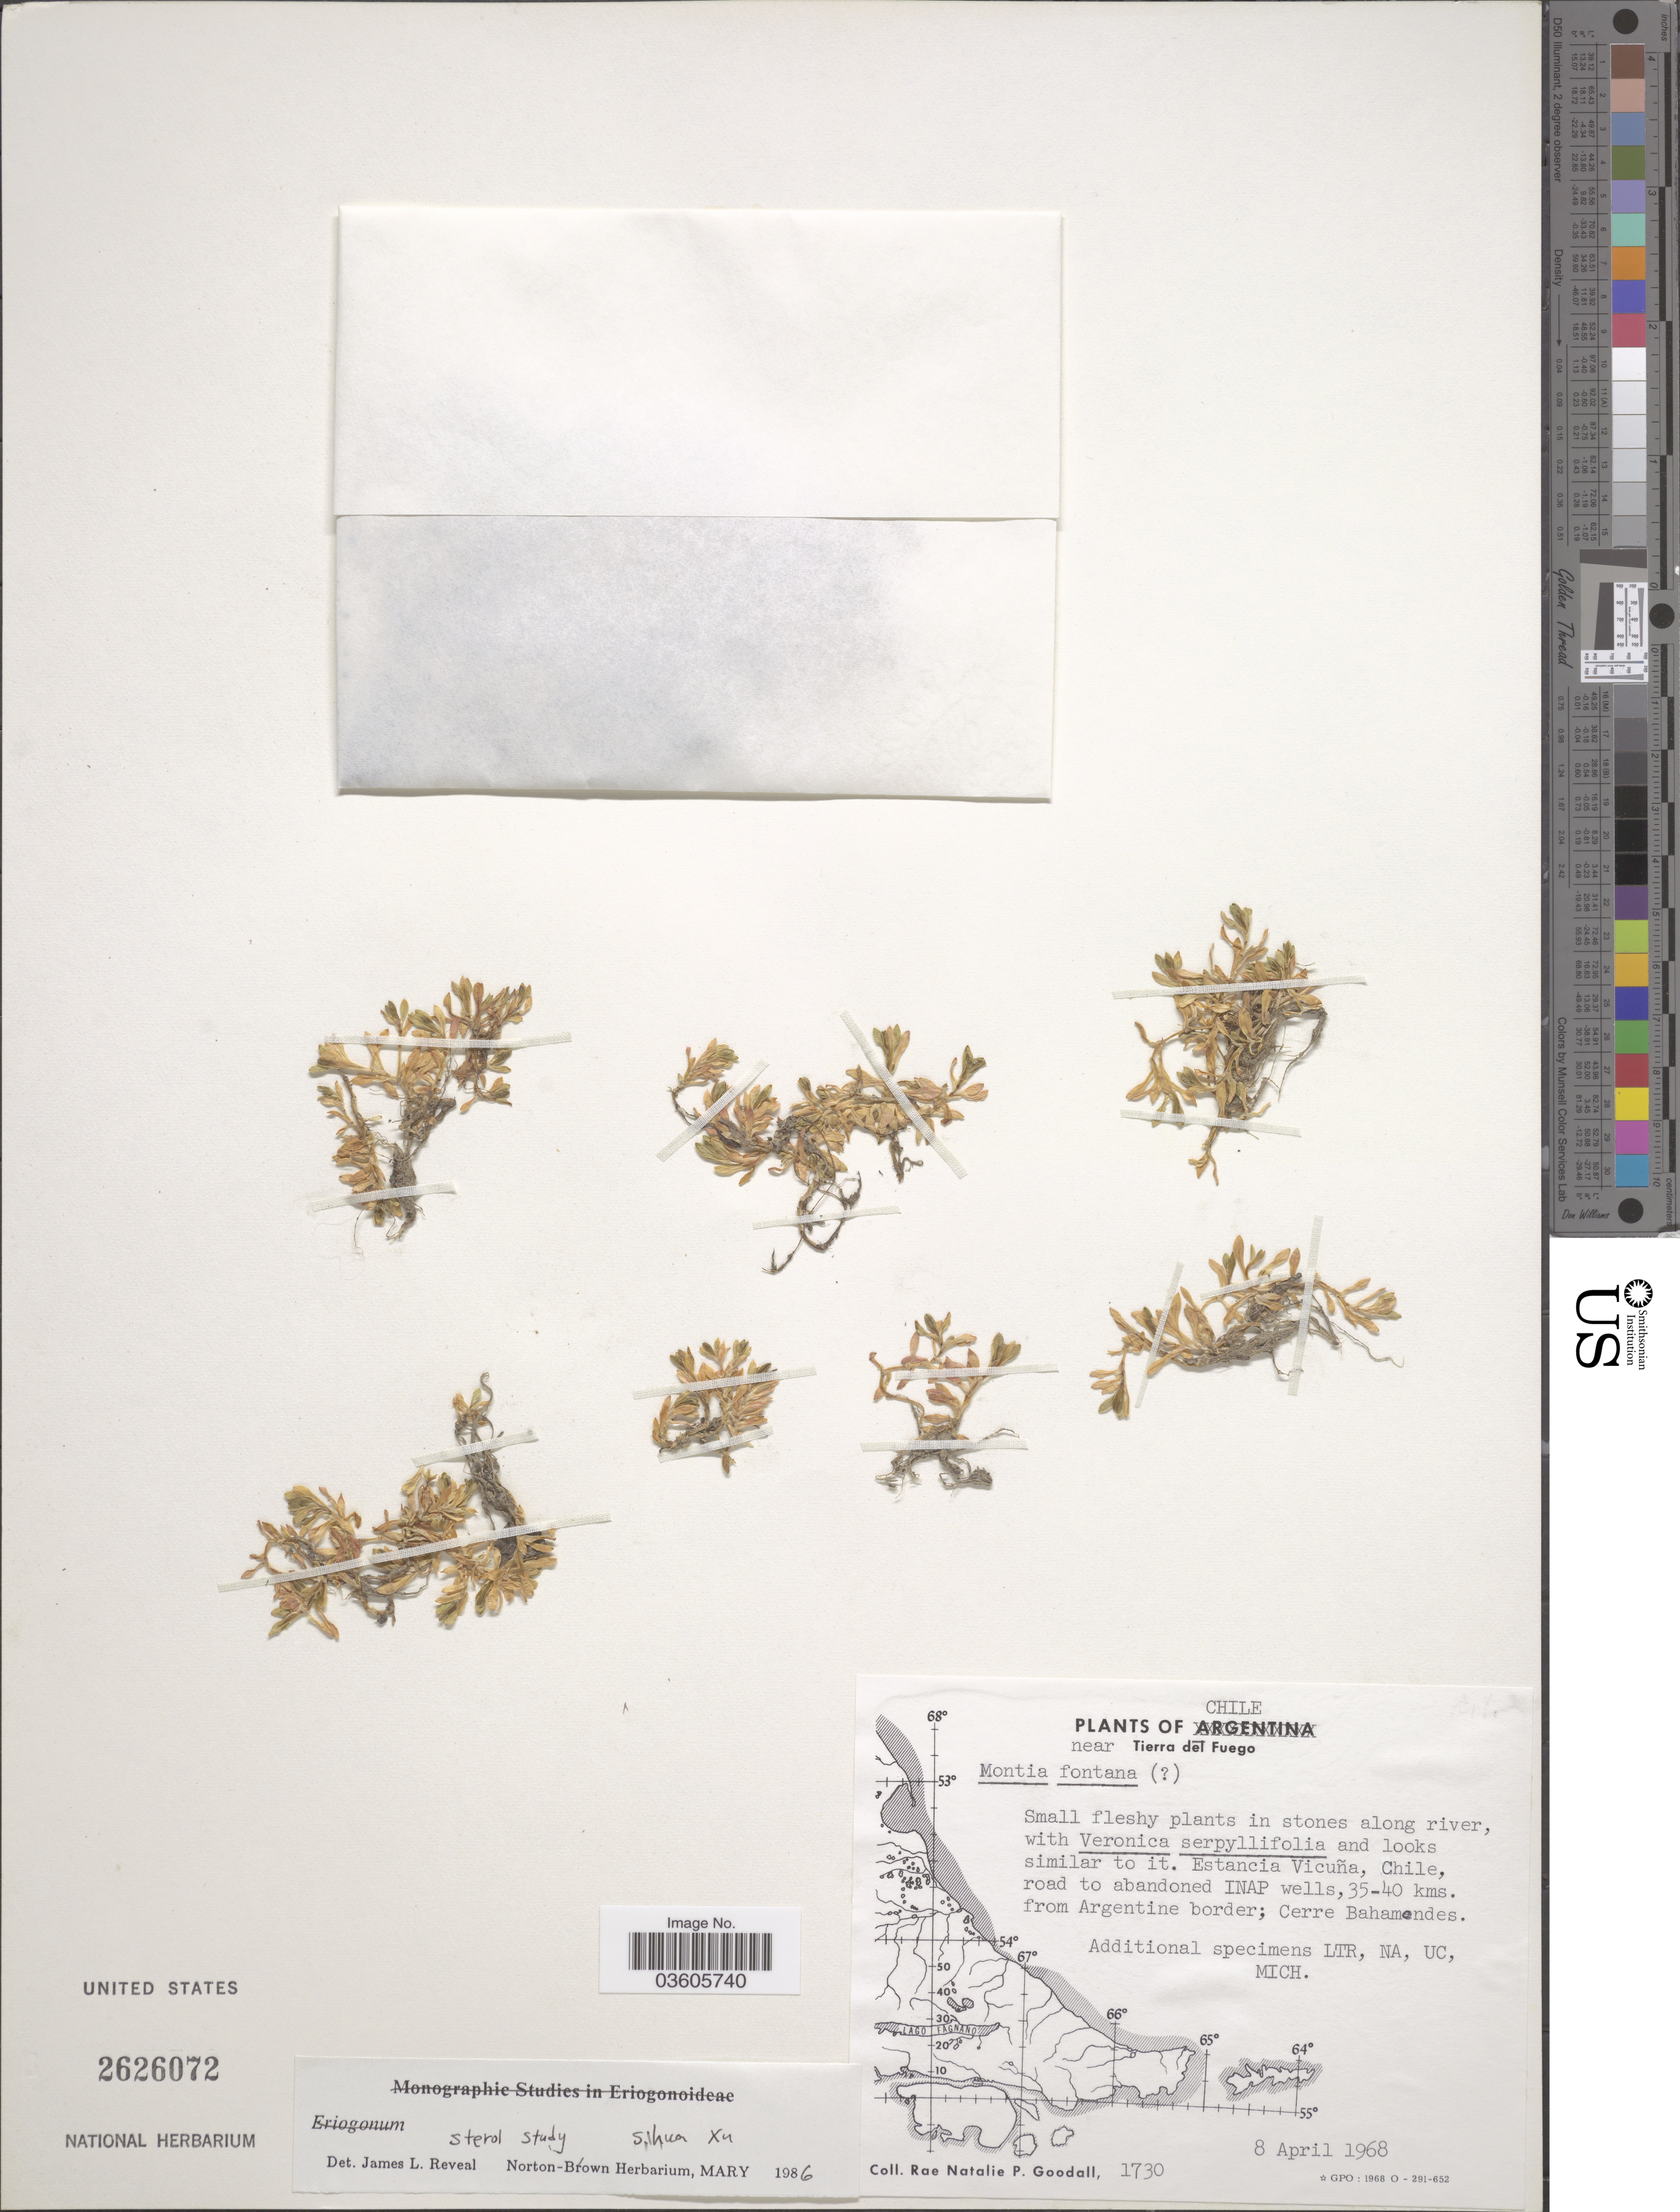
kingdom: Plantae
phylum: Tracheophyta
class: Magnoliopsida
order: Caryophyllales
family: Montiaceae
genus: Montia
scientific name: Montia fontana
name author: L.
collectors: R. Goodall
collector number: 1730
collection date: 1968-04-08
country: Argentina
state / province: Tierra del Fuego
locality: Near Tierra del Fuego. Estancia Vicuña, road to abandoned INAP wells, 35-40 kms. from Argentine border; Cerre Bahamendes.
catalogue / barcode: US 2626072